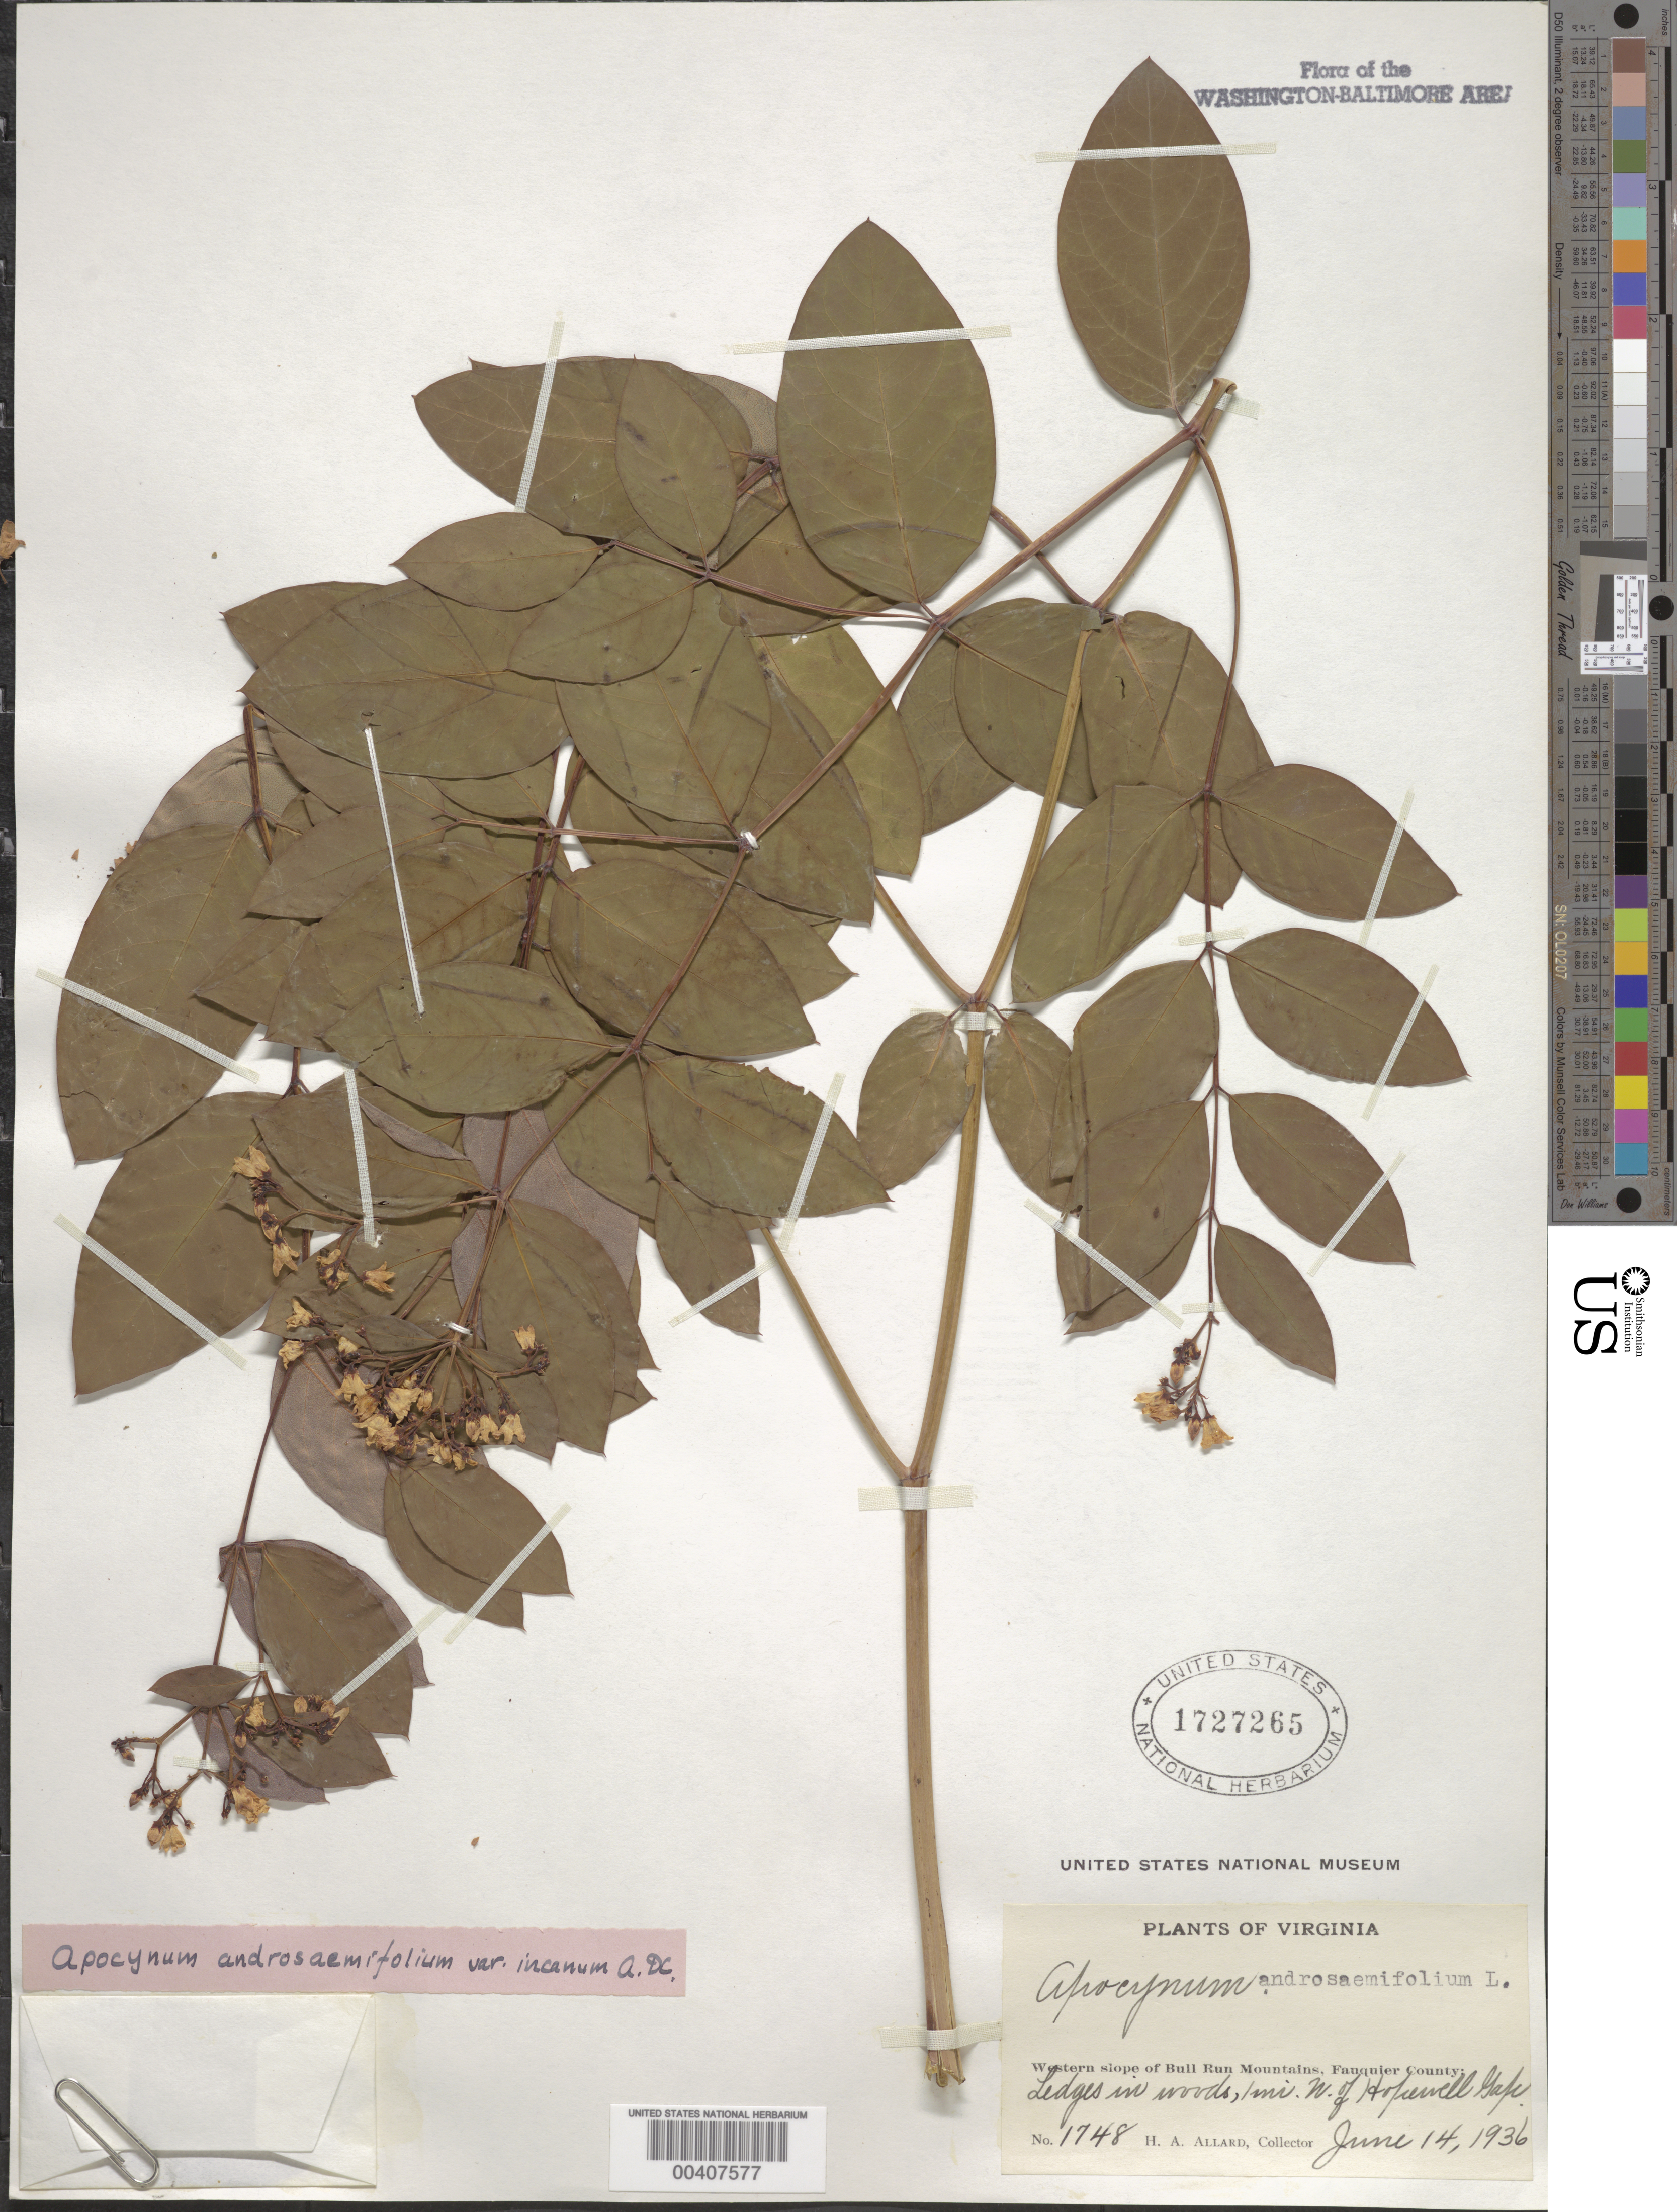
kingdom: Plantae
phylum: Tracheophyta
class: Magnoliopsida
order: Gentianales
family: Apocynaceae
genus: Apocynum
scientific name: Apocynum androsaemifolium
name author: L.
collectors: H. A. Allard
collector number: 1748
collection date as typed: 14 Jun 1936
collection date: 1936-06-14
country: United States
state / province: Virginia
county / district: Fauquier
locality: North of Hopewell Gap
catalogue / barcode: US 1727265